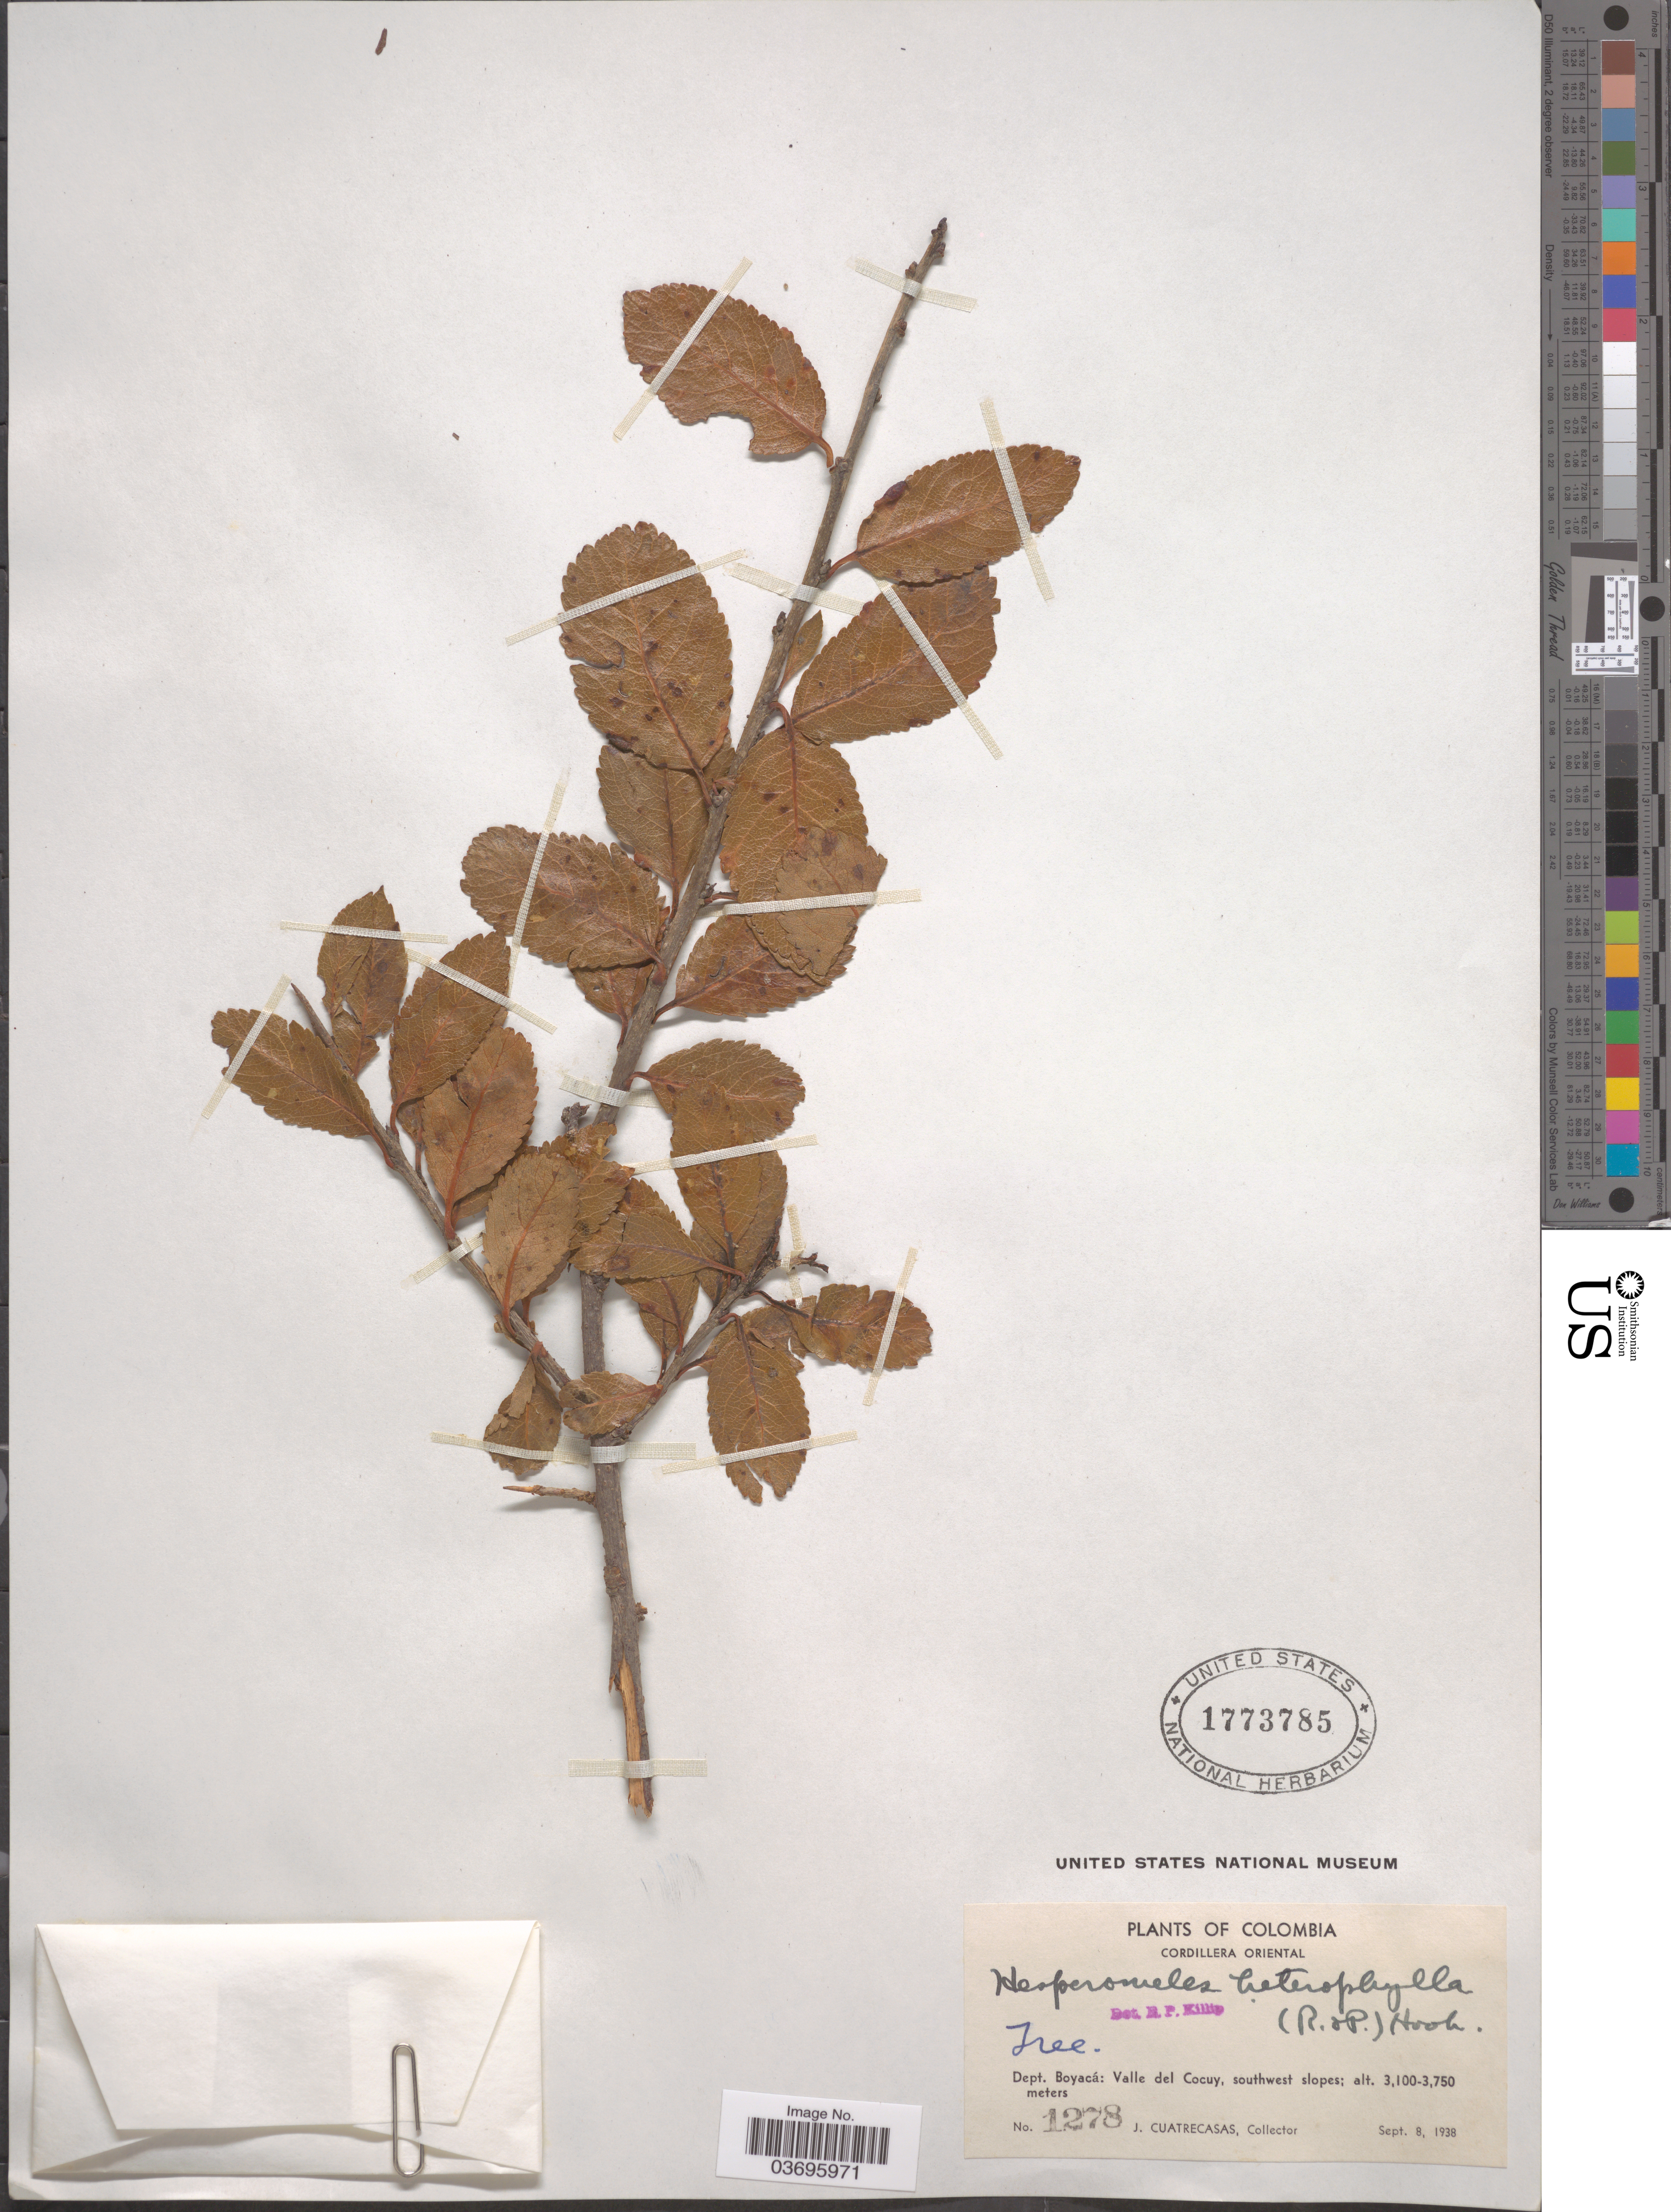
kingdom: Plantae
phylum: Tracheophyta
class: Magnoliopsida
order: Rosales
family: Rosaceae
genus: Hesperomeles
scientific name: Hesperomeles heterophylla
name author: (Ruiz & Pav.) Hook.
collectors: J. Cuatrecasas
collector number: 1278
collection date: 1938-09-08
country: Colombia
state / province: Boyacá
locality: Cordillera Oriental. Dept. Boyacá: Valle del Cocuy, southwest slopes.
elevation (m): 3100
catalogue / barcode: US 1773785